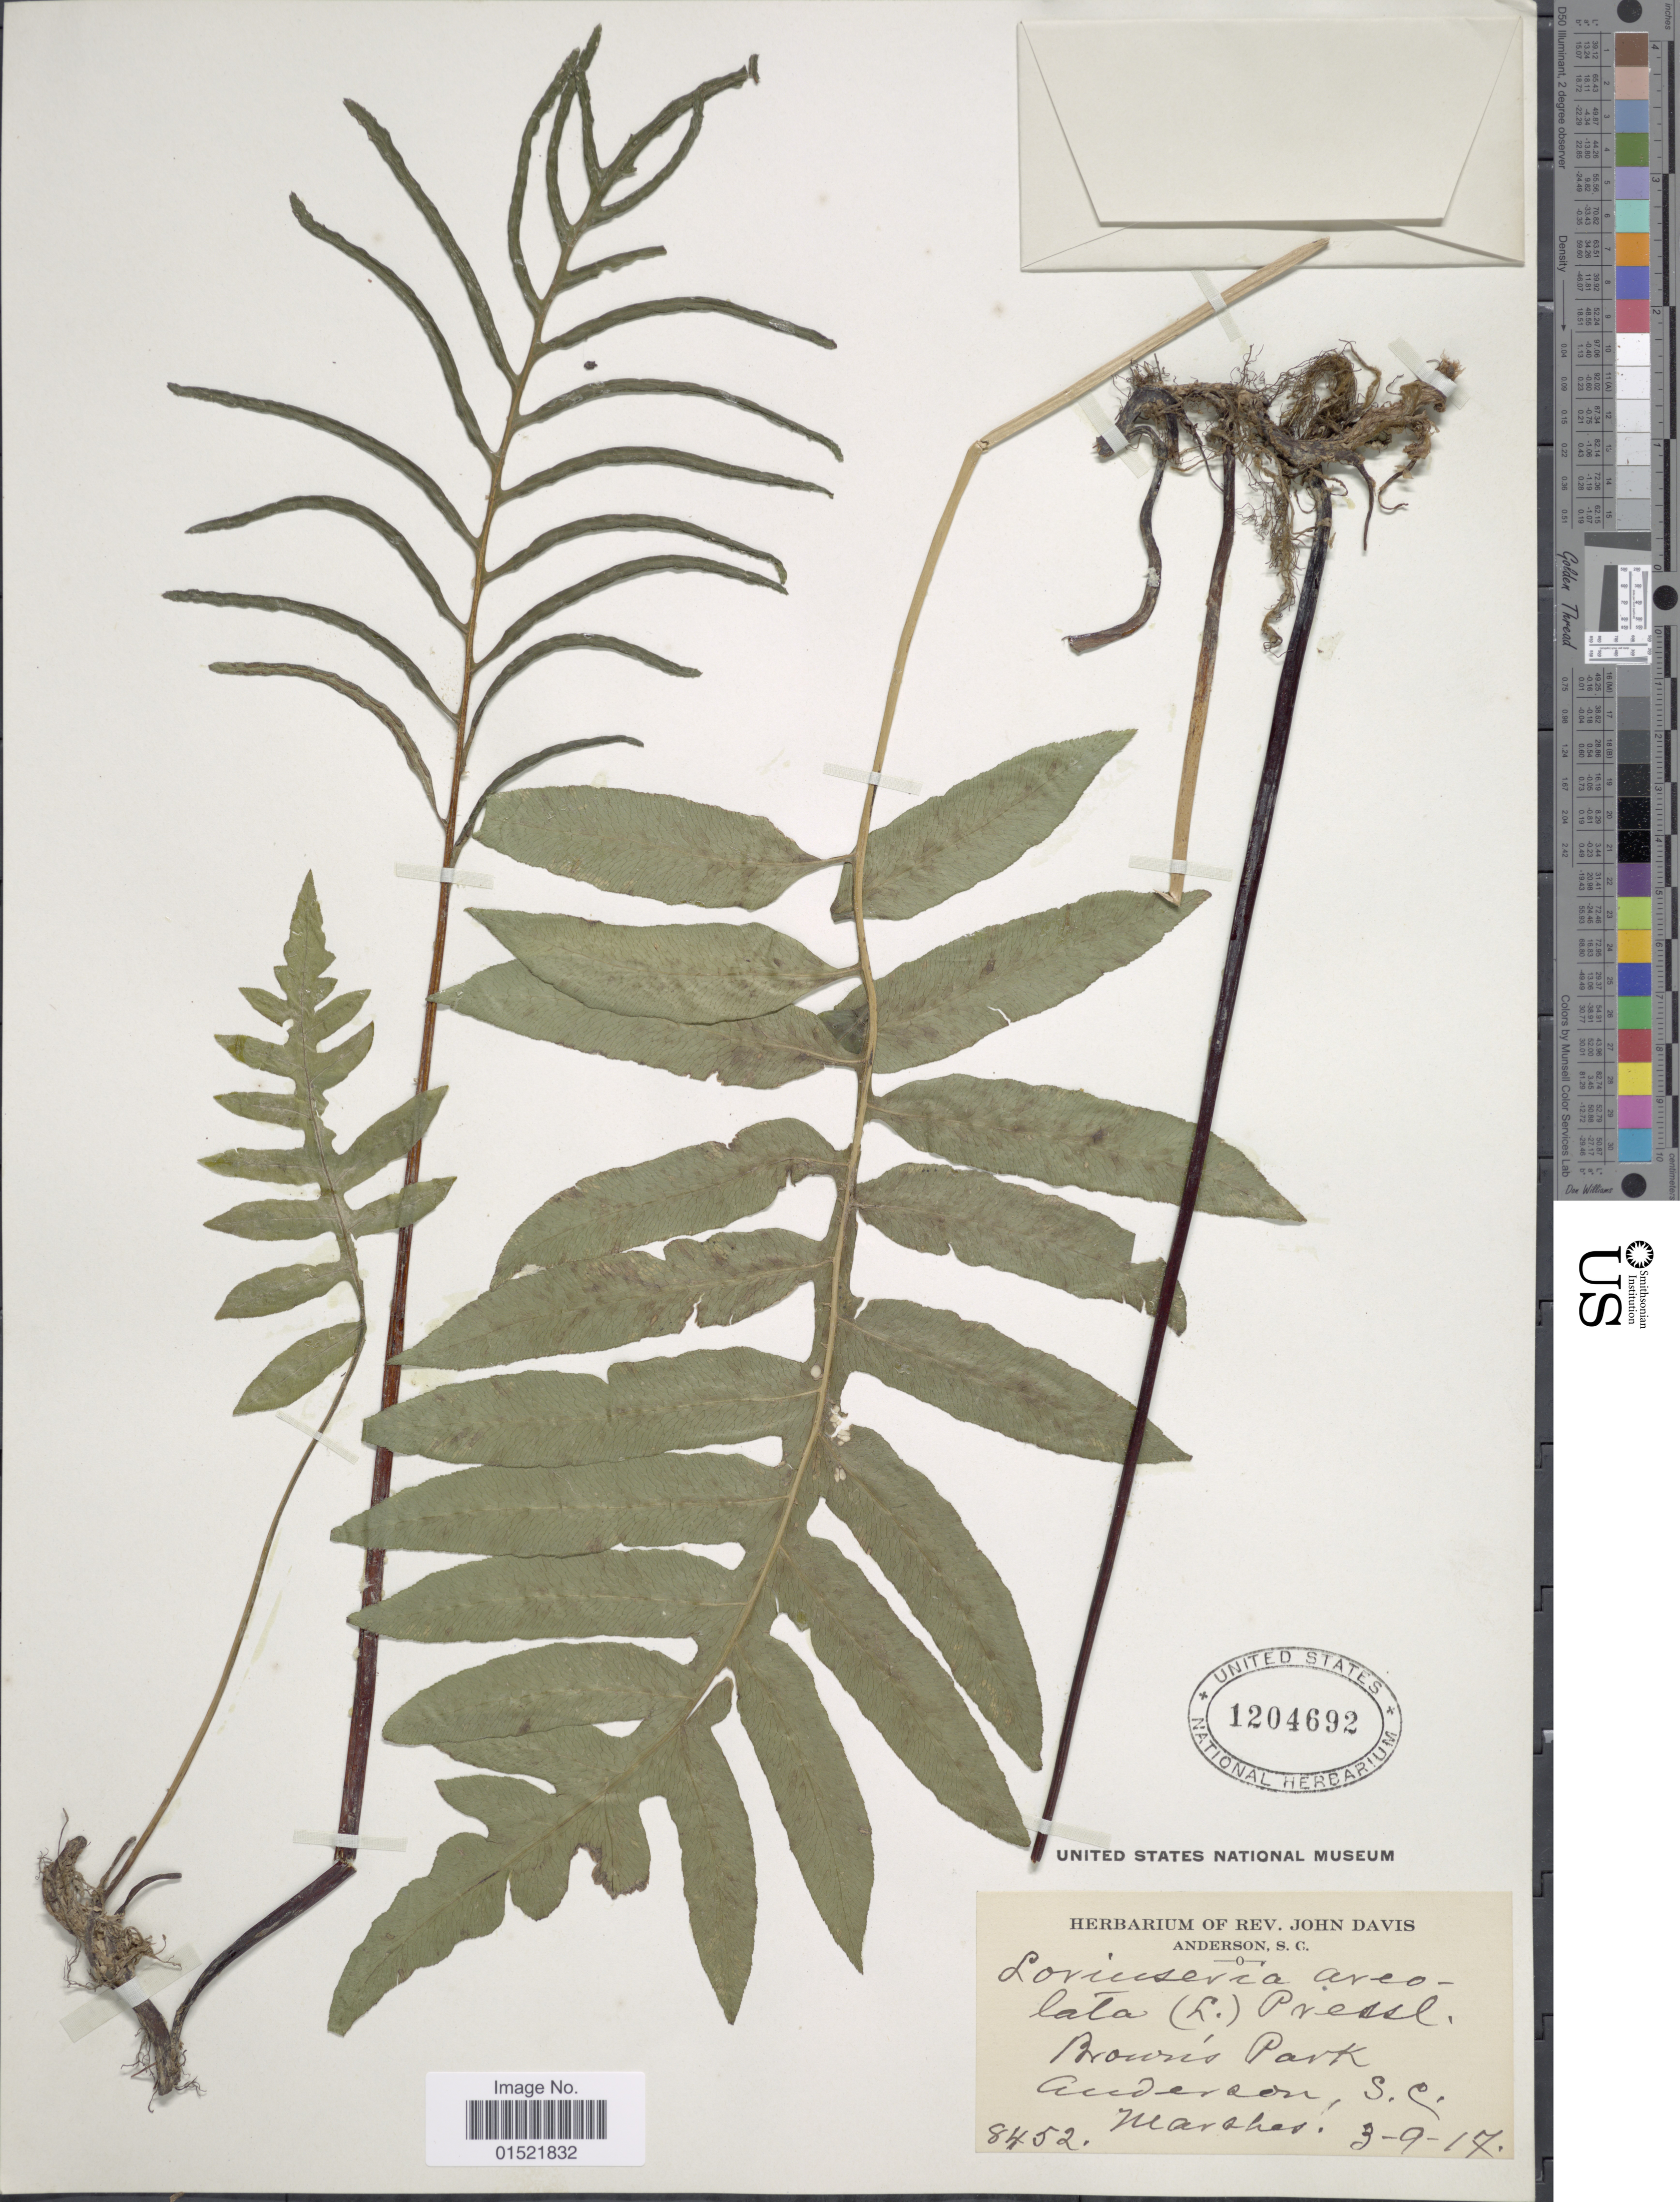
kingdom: Plantae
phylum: Tracheophyta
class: Polypodiopsida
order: Polypodiales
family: Blechnaceae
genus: Woodwardia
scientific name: Woodwardia areolata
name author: (L.) T. Moore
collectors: -- Anderson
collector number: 8452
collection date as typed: Transcribed d/m/y: 9/3/17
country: United States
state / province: South Carolina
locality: Brown's Park, S. C.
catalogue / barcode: US 1204692